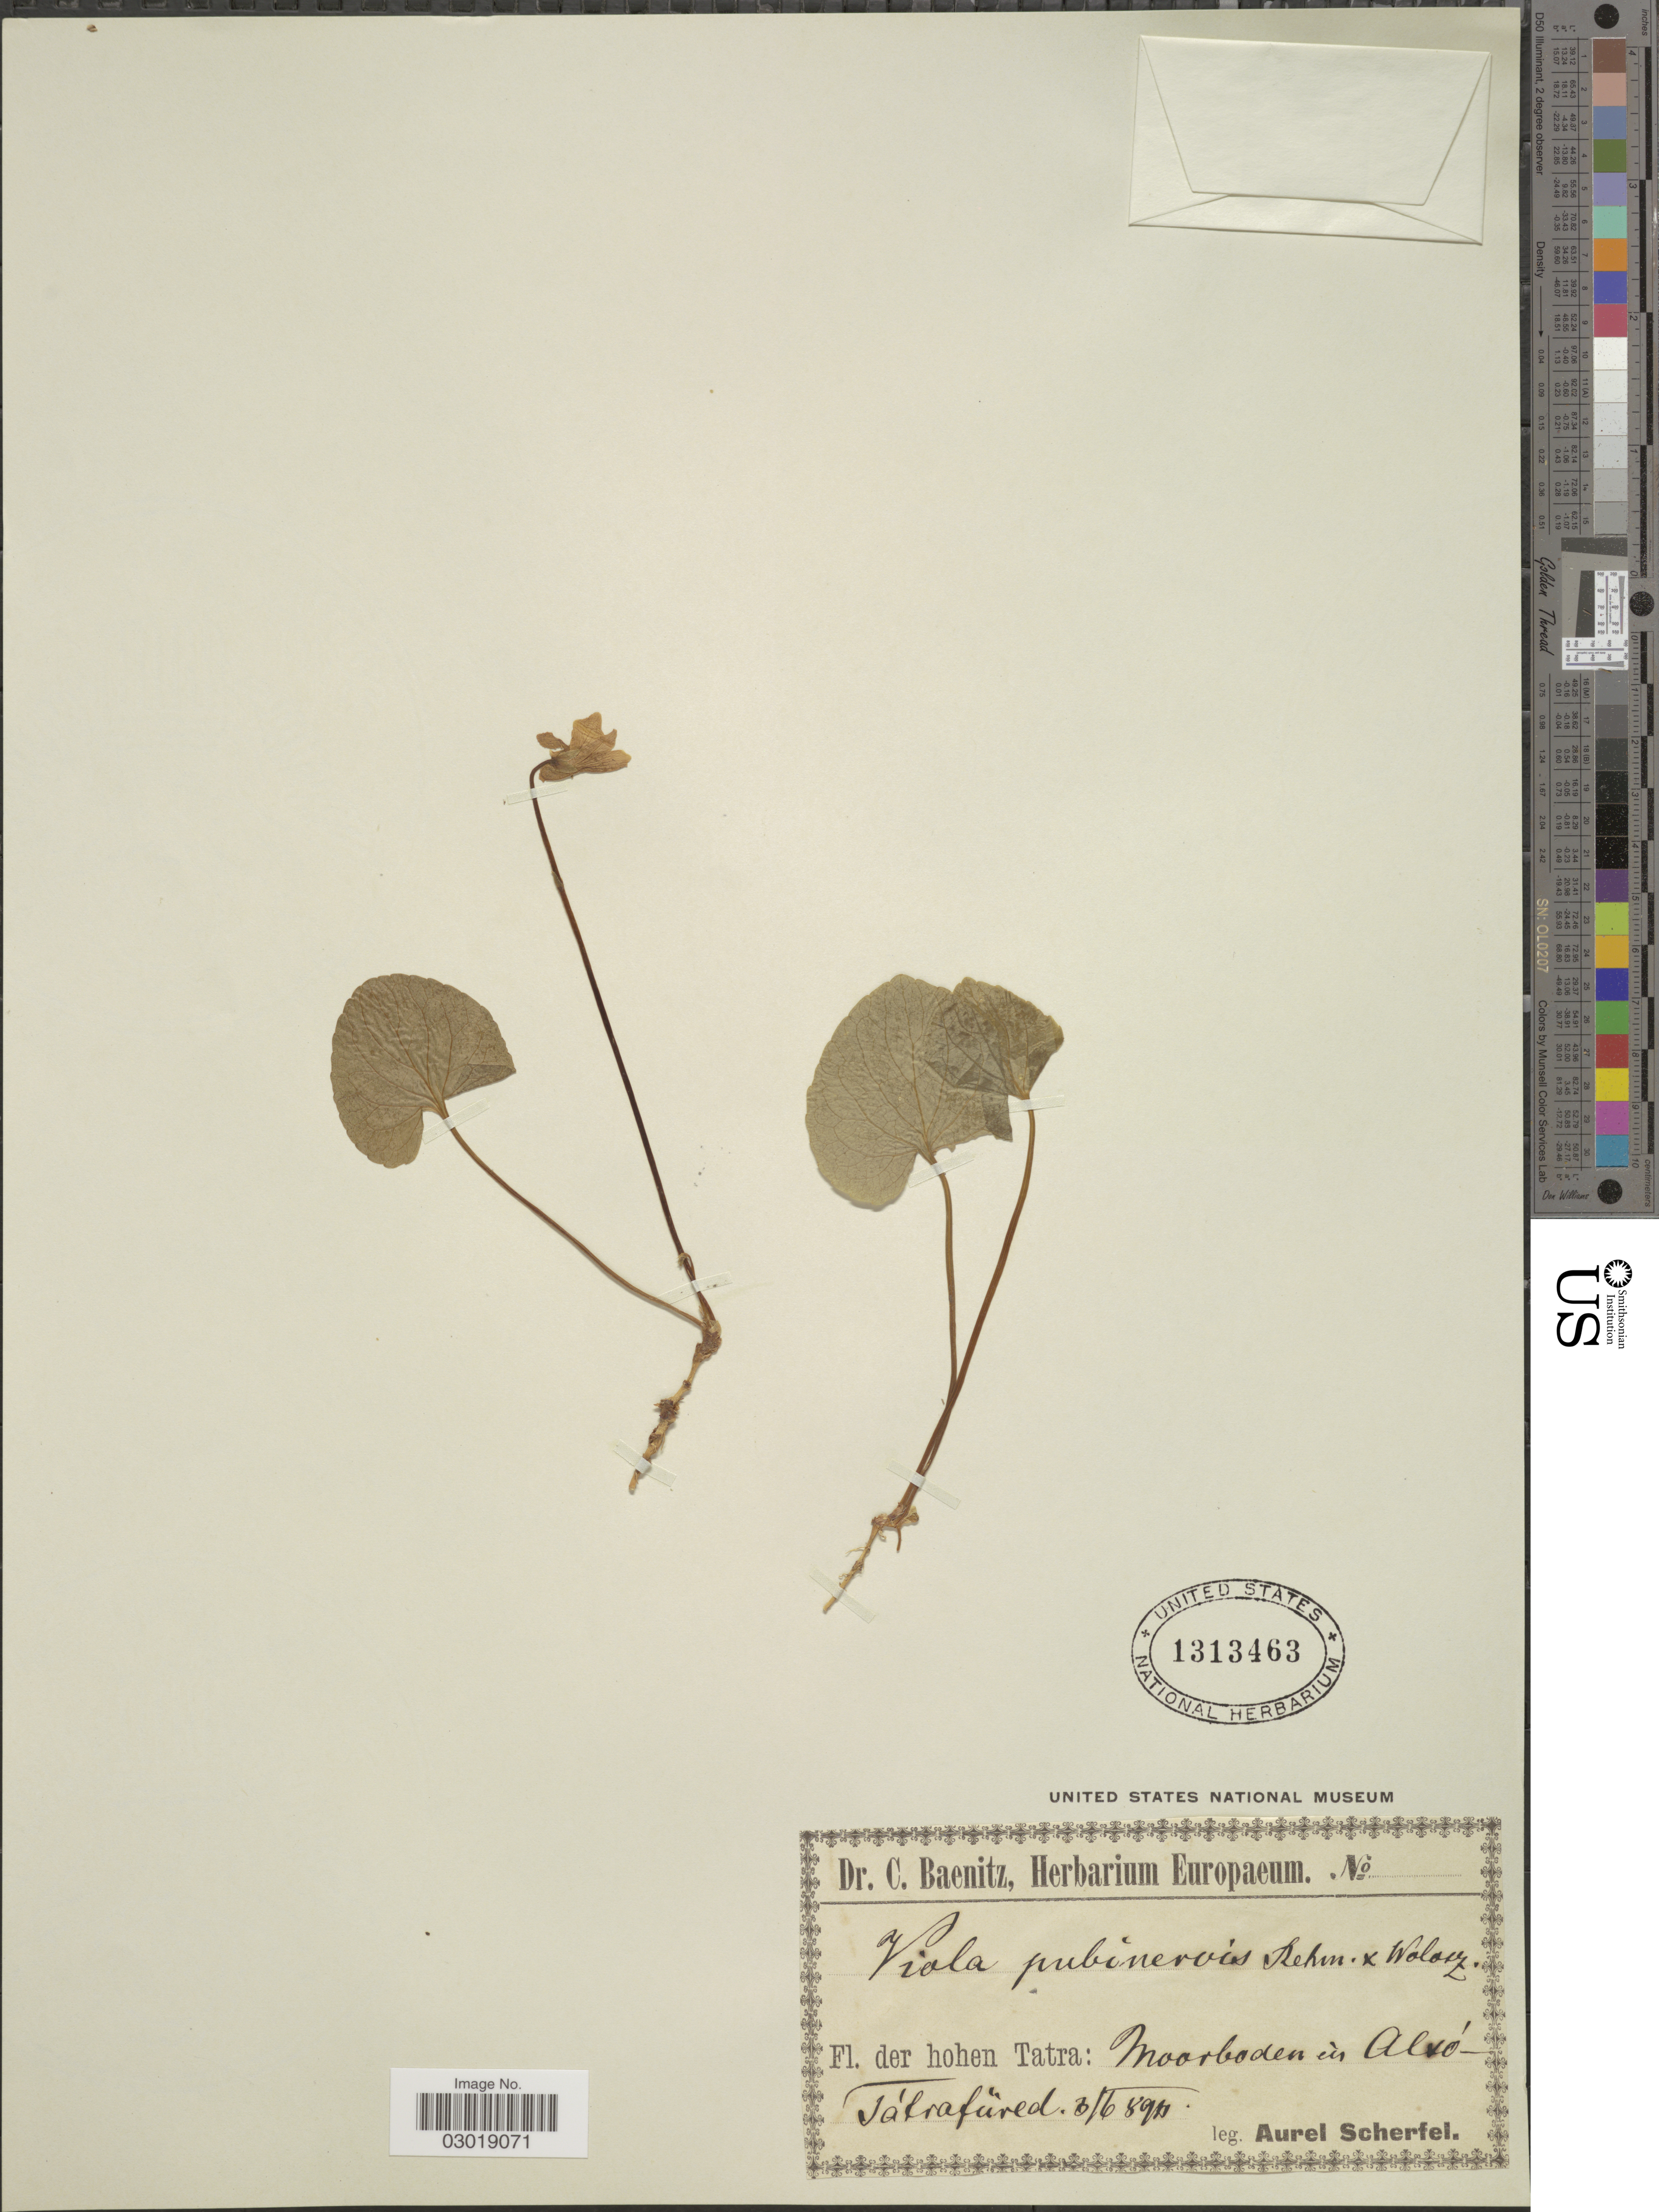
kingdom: Plantae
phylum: Tracheophyta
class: Magnoliopsida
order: Malpighiales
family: Violaceae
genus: Viola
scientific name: Viola pubinervis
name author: Rehmann & Wol.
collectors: A. Scherfel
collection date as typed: Transcribed d/m/y: 3/6/89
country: Slovakia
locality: Tatra: Moorboden in Alto-Tátrafüred.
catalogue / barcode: US 1313463